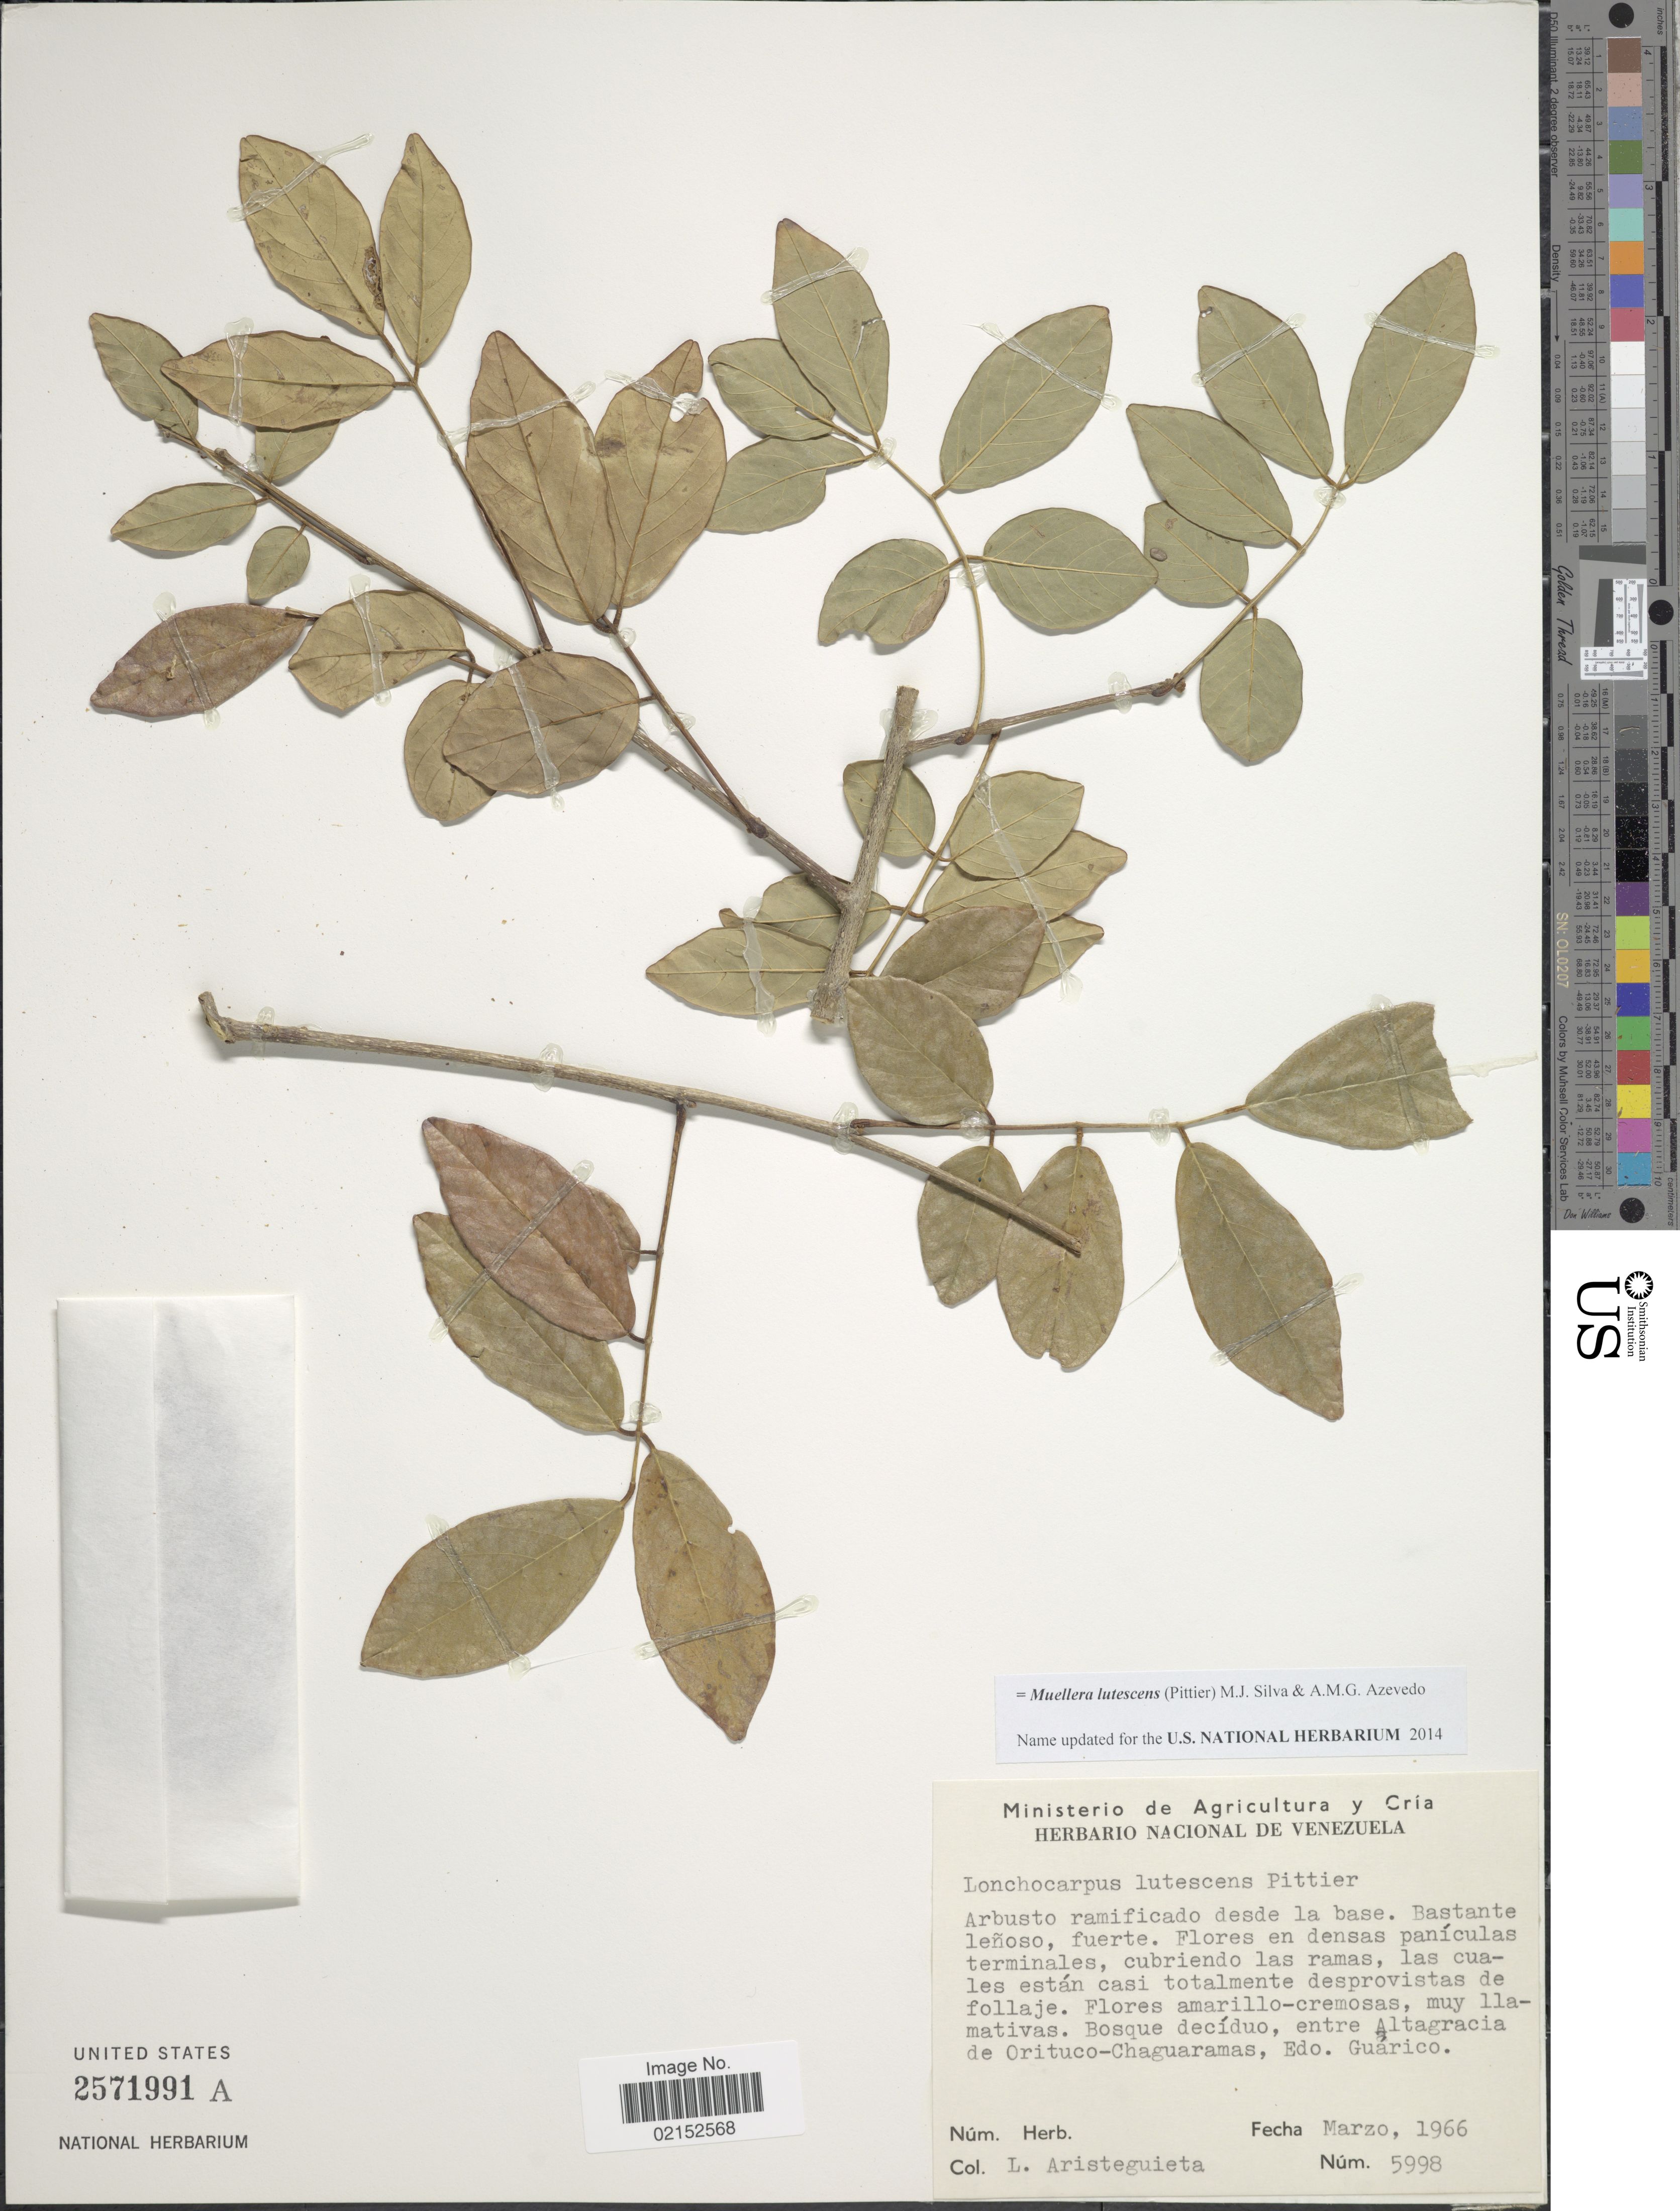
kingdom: Plantae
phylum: Tracheophyta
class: Magnoliopsida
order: Fabales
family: Fabaceae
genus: Muellera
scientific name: Muellera lutescens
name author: (Pittier) M.J. Silva & A.M.G. Azevedo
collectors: L. Aristeguieta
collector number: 5998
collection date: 1966-03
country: Venezuela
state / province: Guárico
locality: Entre Altagracia de Orituco-Chaguaramas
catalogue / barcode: US 2571991A